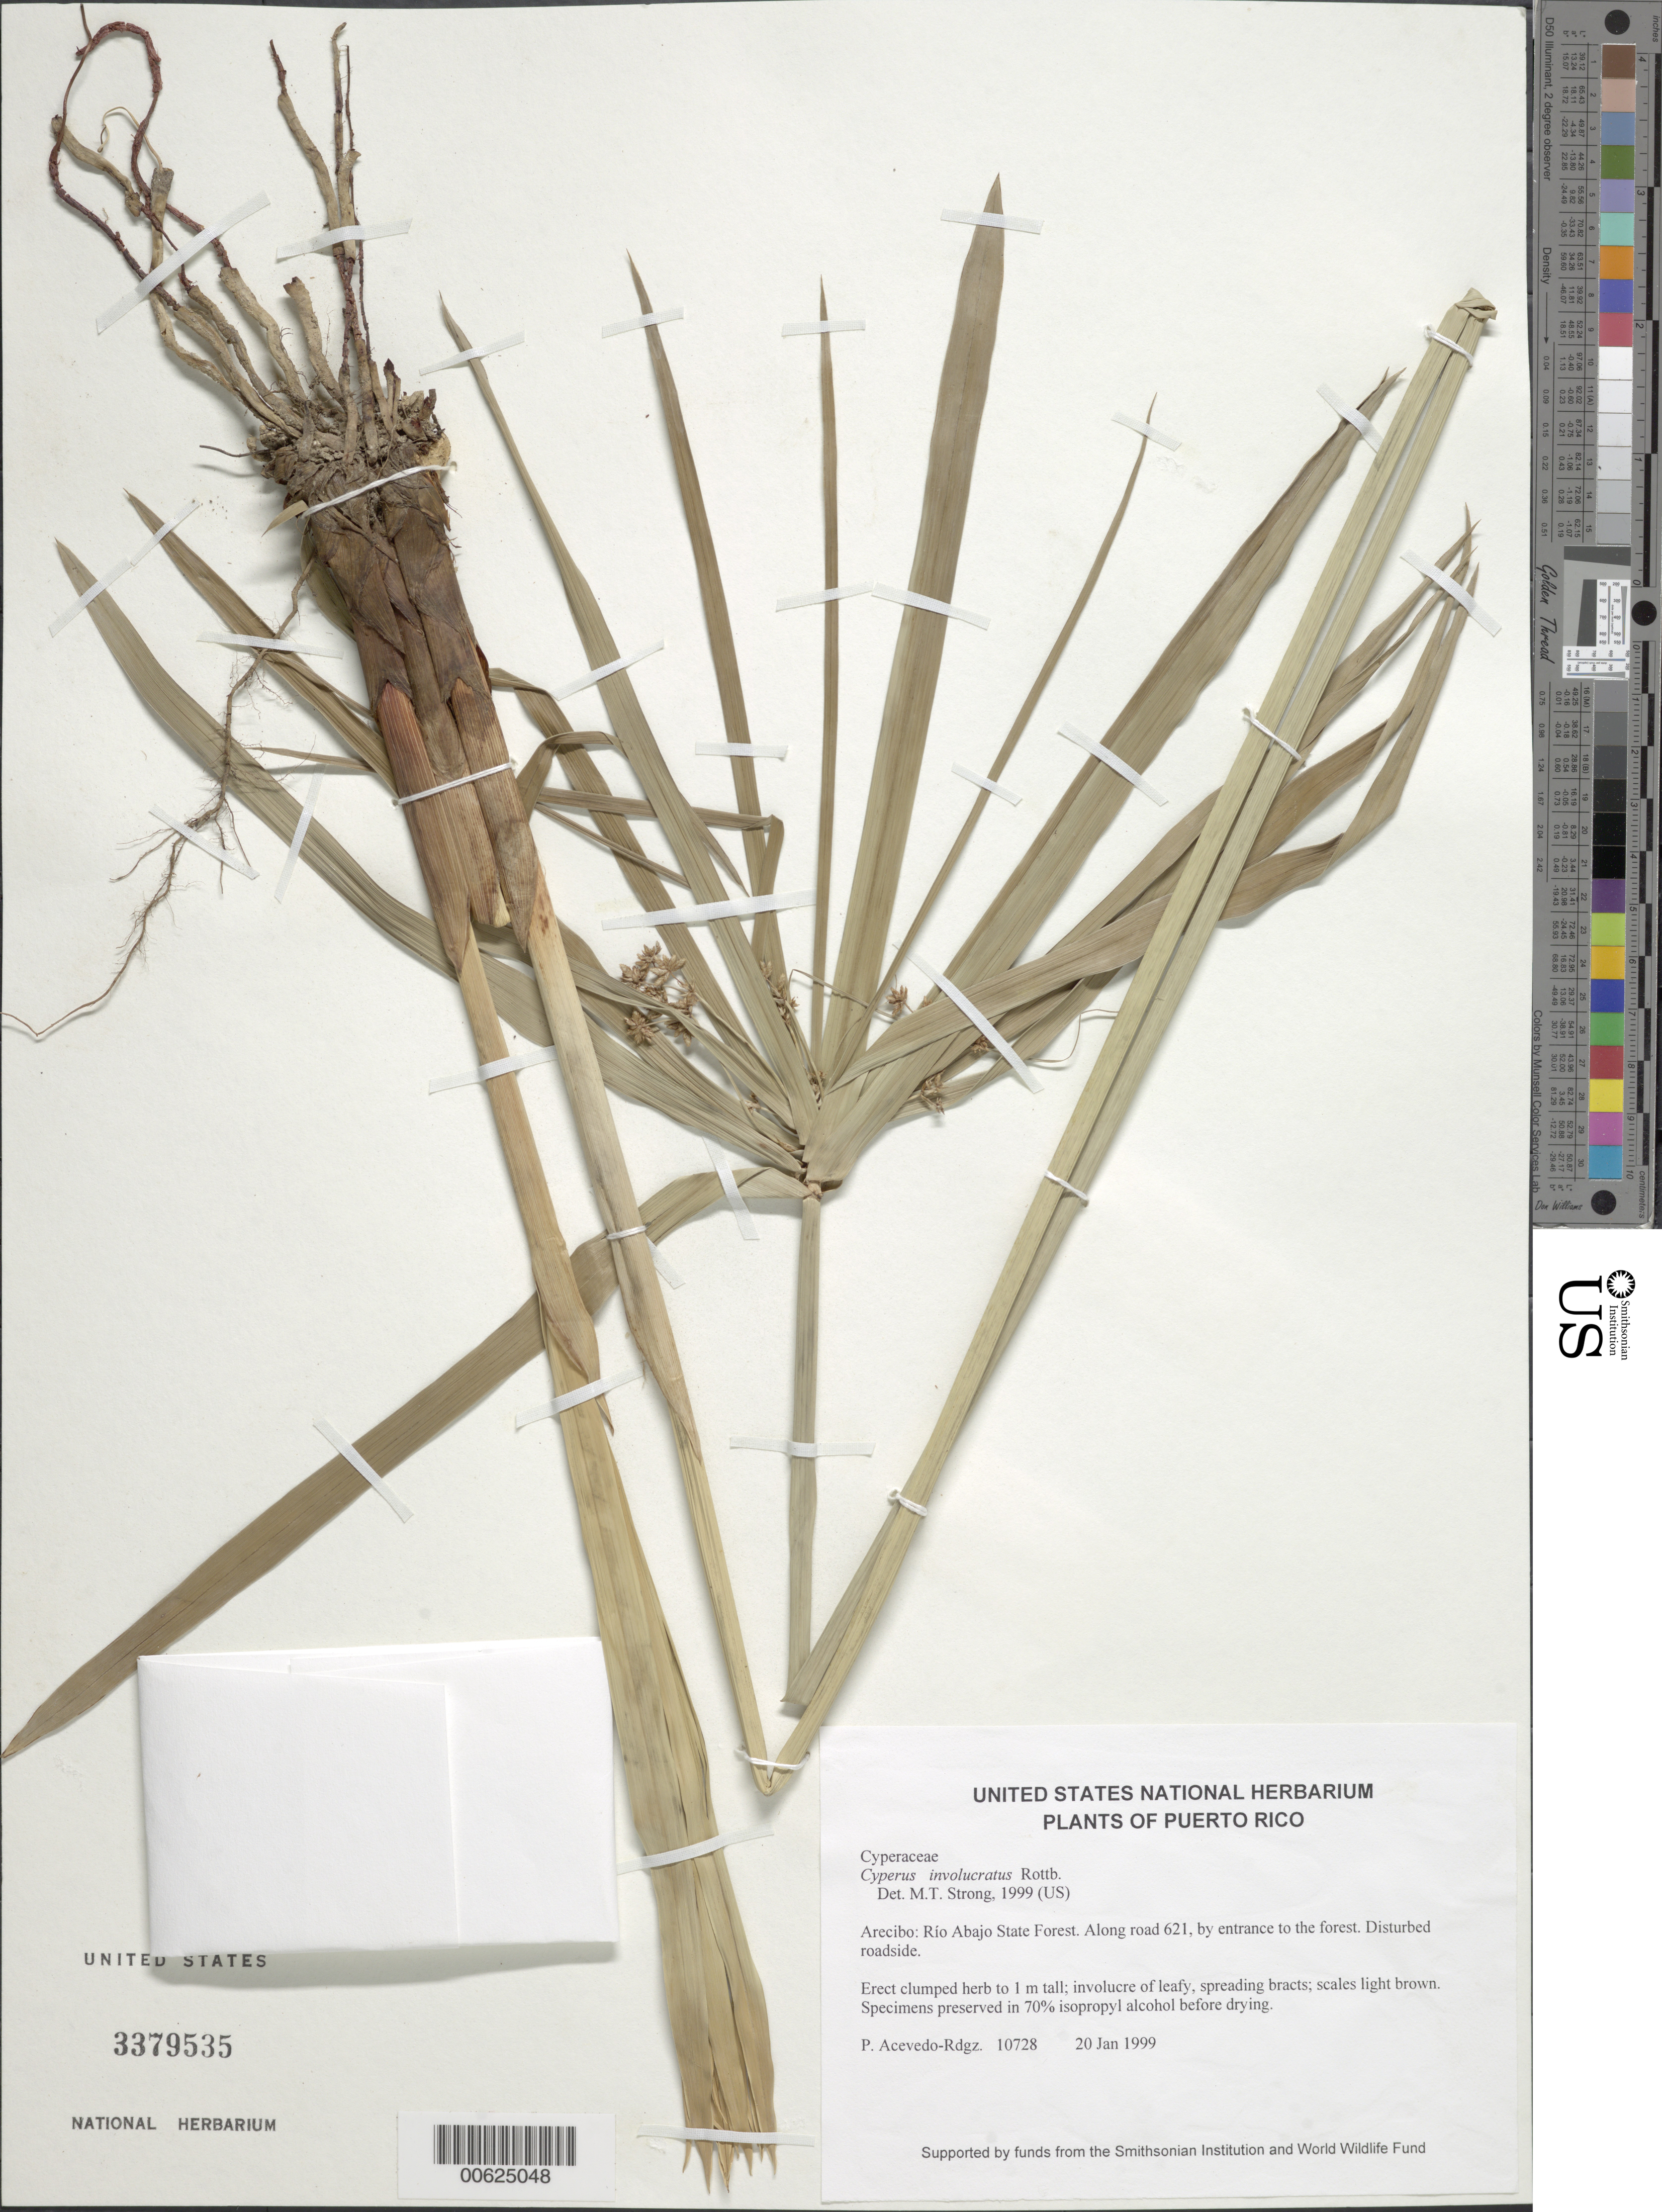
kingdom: Plantae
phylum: Tracheophyta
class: Liliopsida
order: Poales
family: Cyperaceae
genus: Cyperus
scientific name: Cyperus involucratus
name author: Rottb.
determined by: Strong, M. T., (US), Smithsonian Institution - National Museum of Natural History (UNITED STATES)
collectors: P. Acevedo-Rodr.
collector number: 10728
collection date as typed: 20 Jan 1999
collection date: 1999-01-20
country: Puerto Rico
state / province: Arecibo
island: Puerto Rico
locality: Arecibo; Río Abajo State Forest. Along road 621, by entrance to the forest.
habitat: Disturbed roadside.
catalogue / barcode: US 3379535